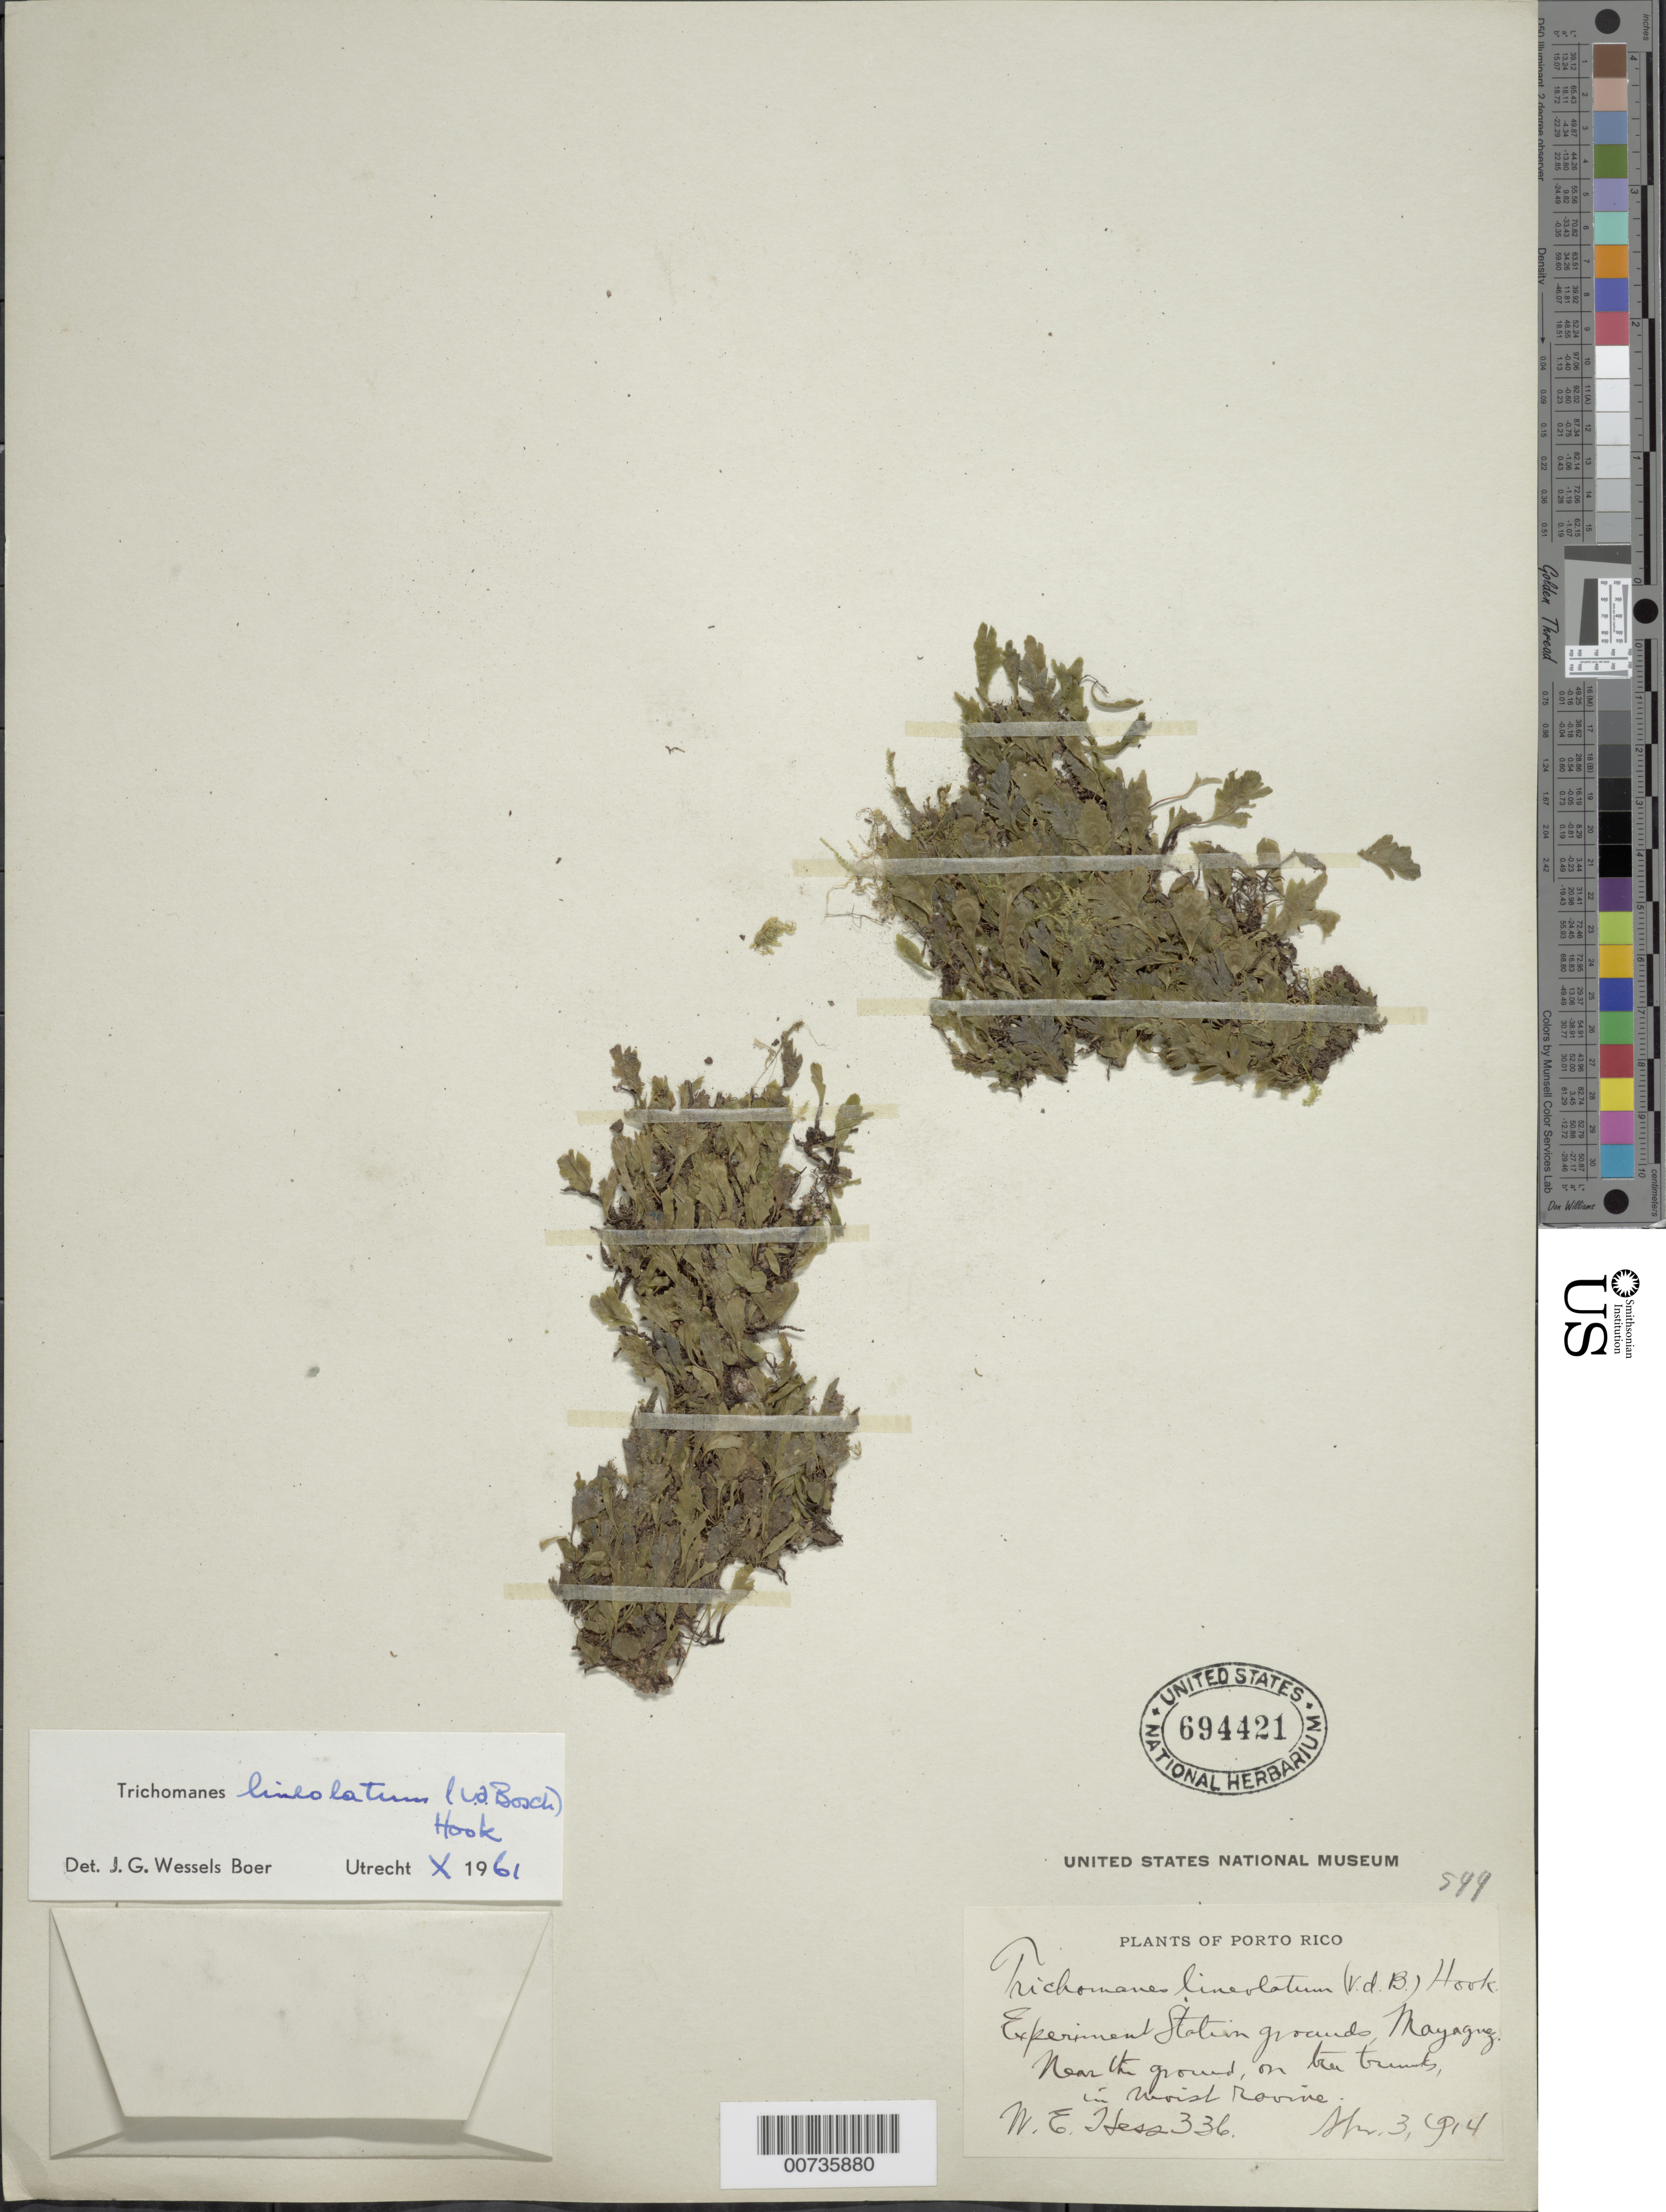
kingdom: Plantae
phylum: Tracheophyta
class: Polypodiopsida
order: Hymenophyllales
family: Hymenophyllaceae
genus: Didymoglossum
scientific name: Didymoglossum lineolatum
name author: Bosch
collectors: W. Hess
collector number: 336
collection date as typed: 03 Mar 1914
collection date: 1914-03-03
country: Puerto Rico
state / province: Mayagüez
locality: Exp. Station grounds Mayaguez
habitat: Near ground, on tree trunks, in moist ravine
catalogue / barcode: US 694421